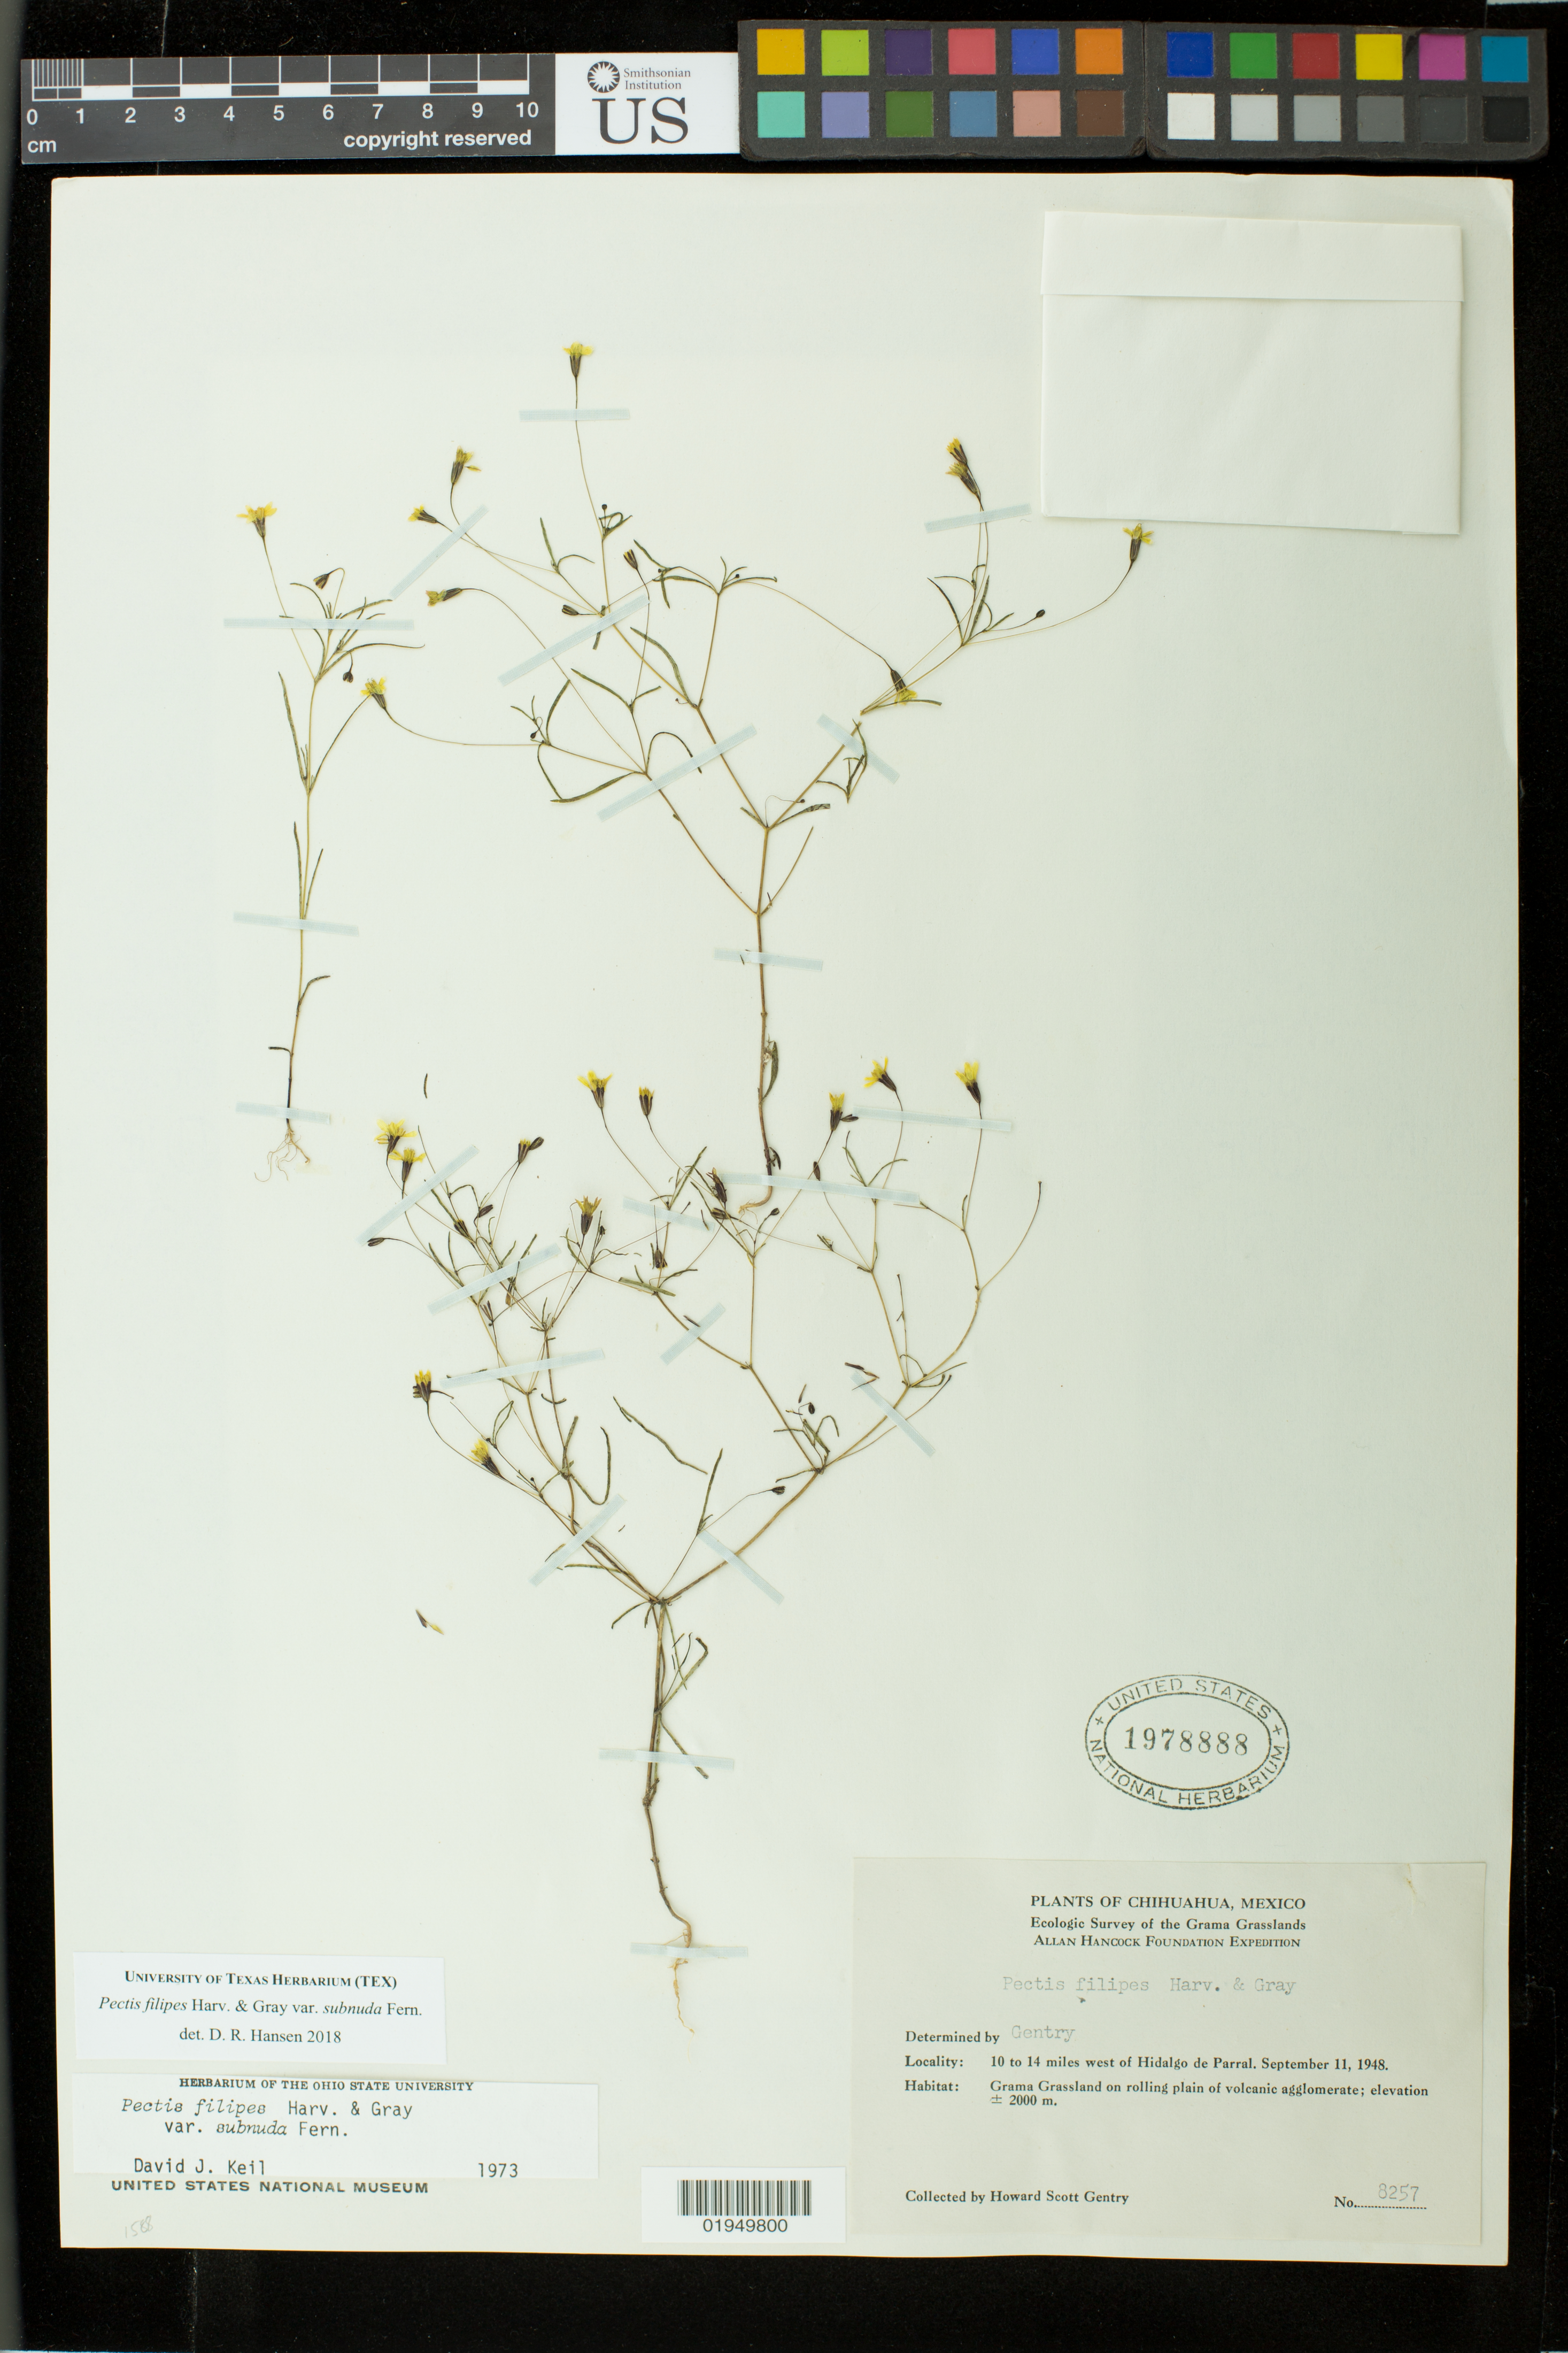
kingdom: Plantae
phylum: Tracheophyta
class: Magnoliopsida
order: Asterales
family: Asteraceae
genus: Pectis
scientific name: Pectis filipes var. subnuda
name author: Fernald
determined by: Hansen, D. R.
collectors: H. S. Gentry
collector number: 8257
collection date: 1948-09-11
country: Mexico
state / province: Chihuahua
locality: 10 to 14 miles west of Hidalgo de Parral.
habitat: Grama Grassland on rolling plain of volcanic agglomerate.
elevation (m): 2000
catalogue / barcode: US 1978888